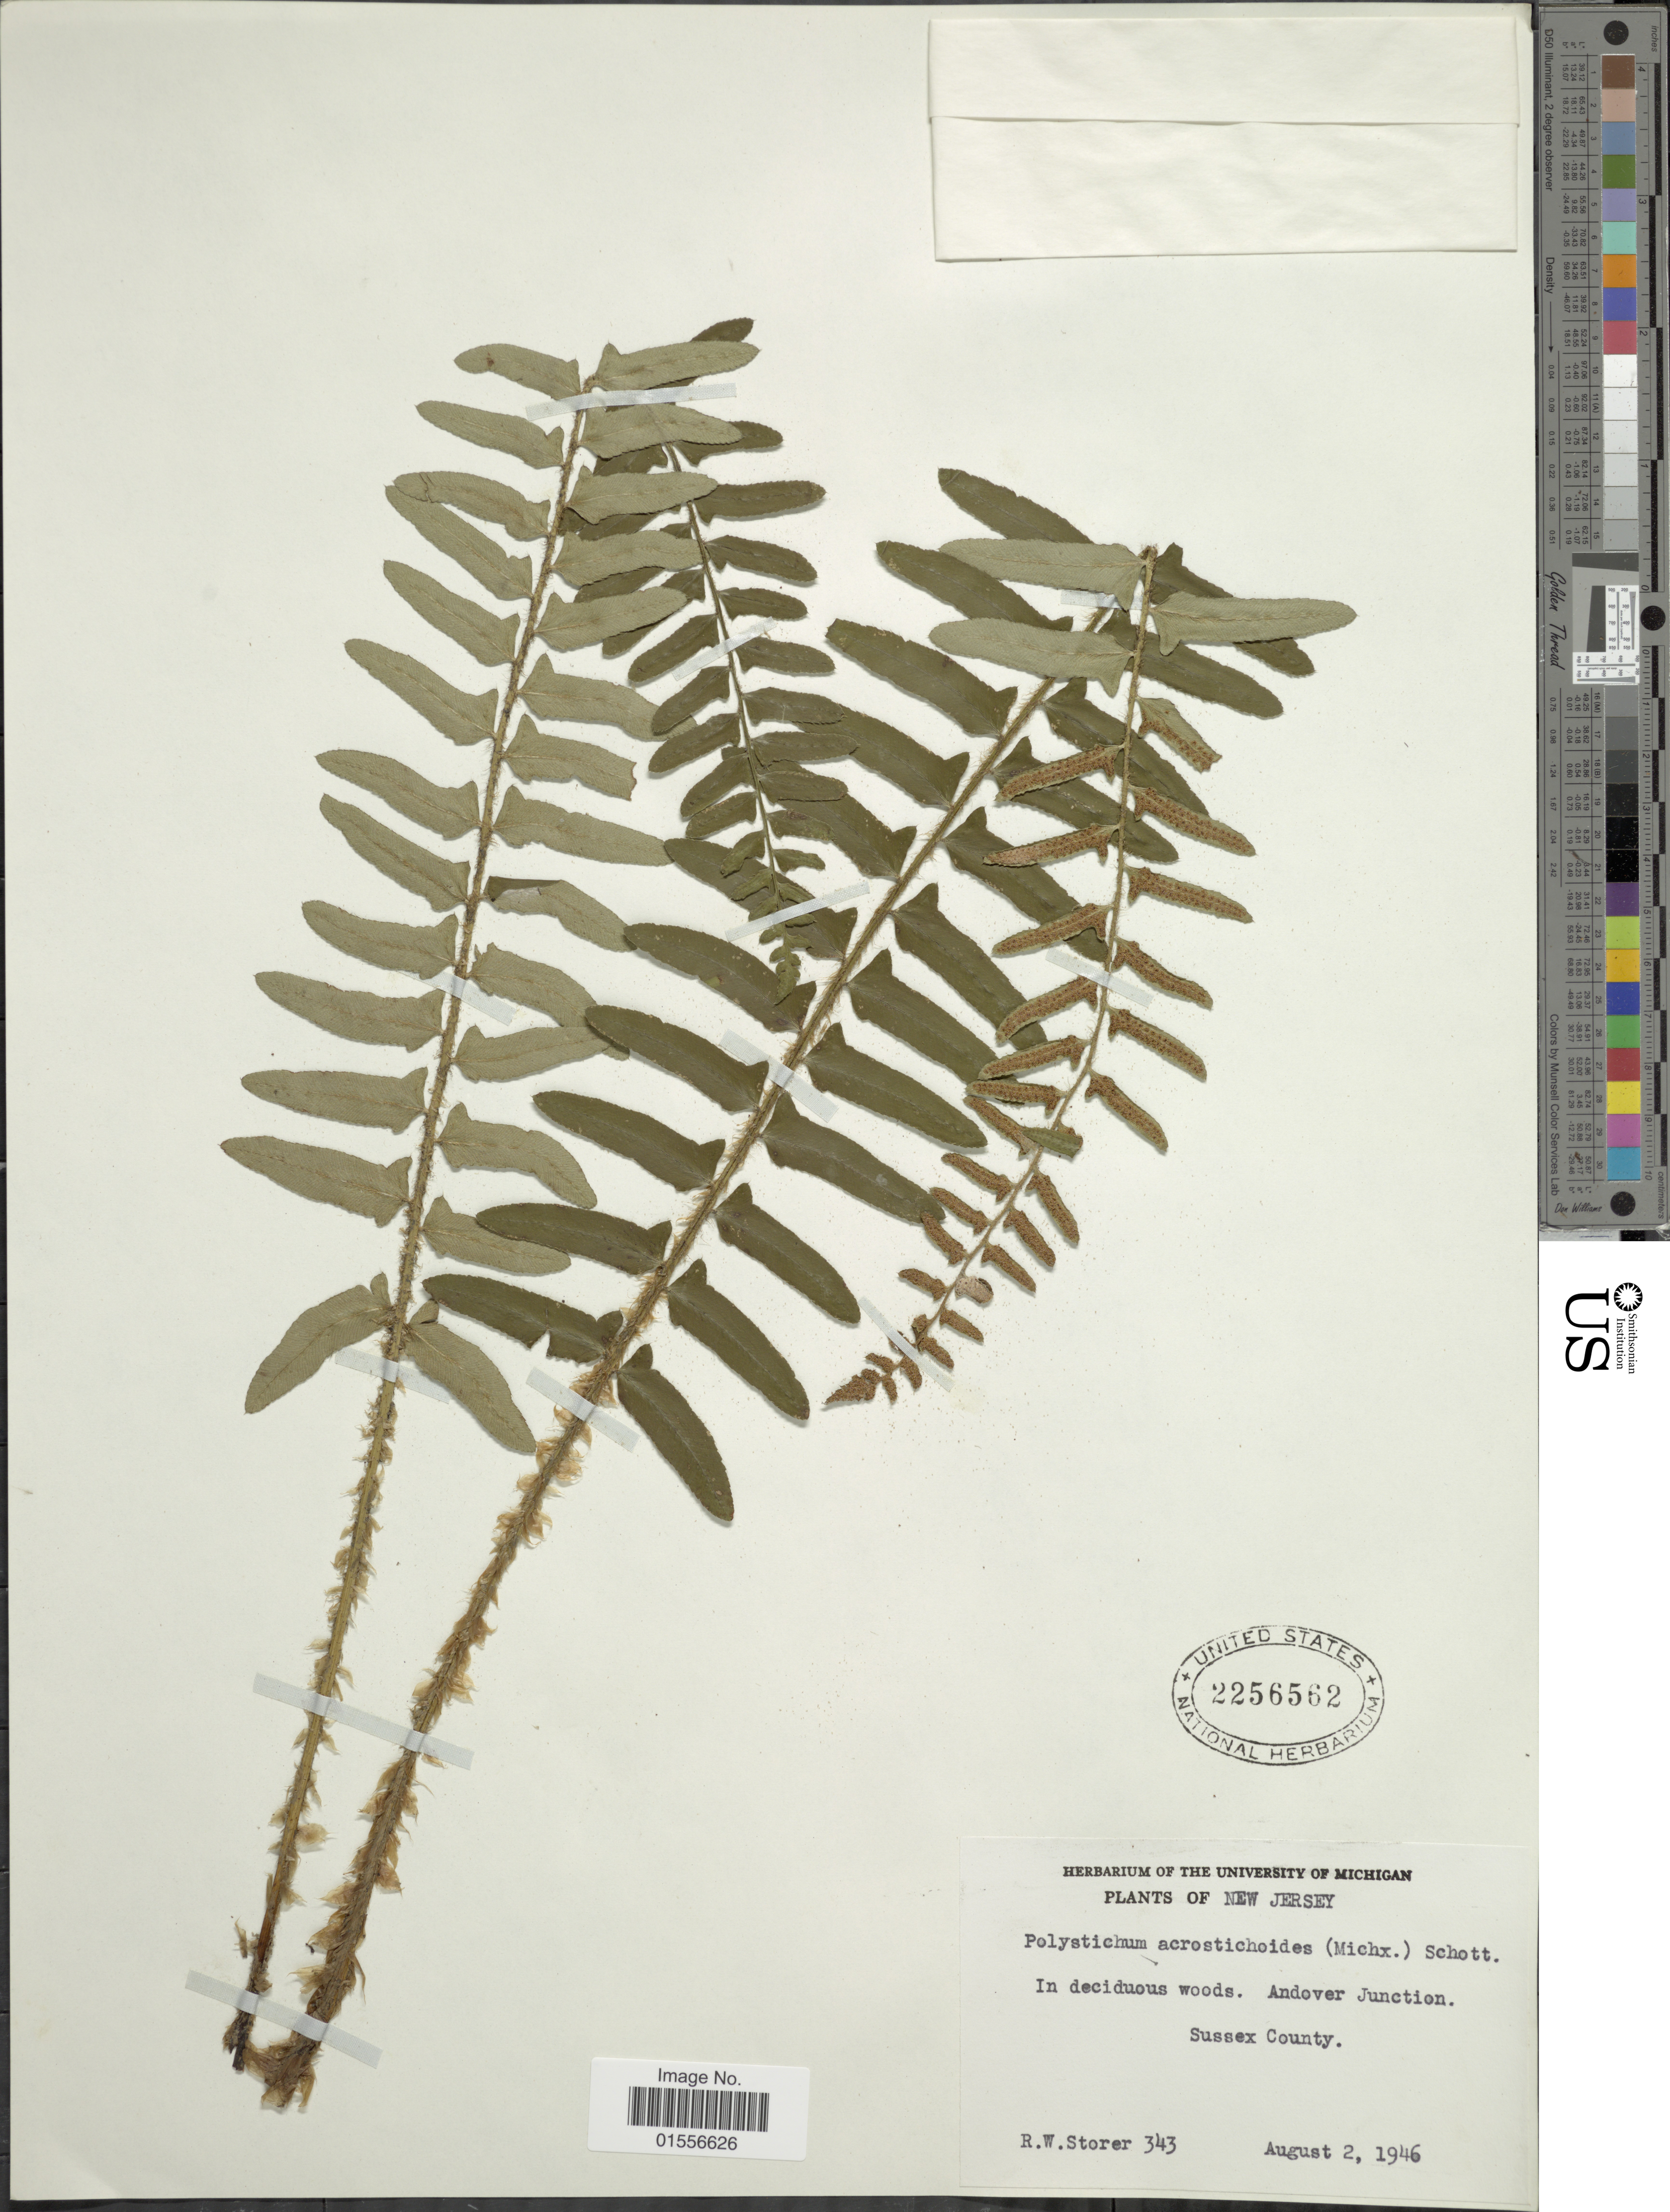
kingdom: Plantae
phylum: Tracheophyta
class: Polypodiopsida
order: Polypodiales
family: Dryopteridaceae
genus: Polystichum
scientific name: Polystichum acrostichoides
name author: (Michx.) Schott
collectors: R. Storer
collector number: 343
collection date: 1946-08-02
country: United States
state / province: New Jersey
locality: In deciduous woods, Andover Junction, Sussex County.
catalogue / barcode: US 2256562